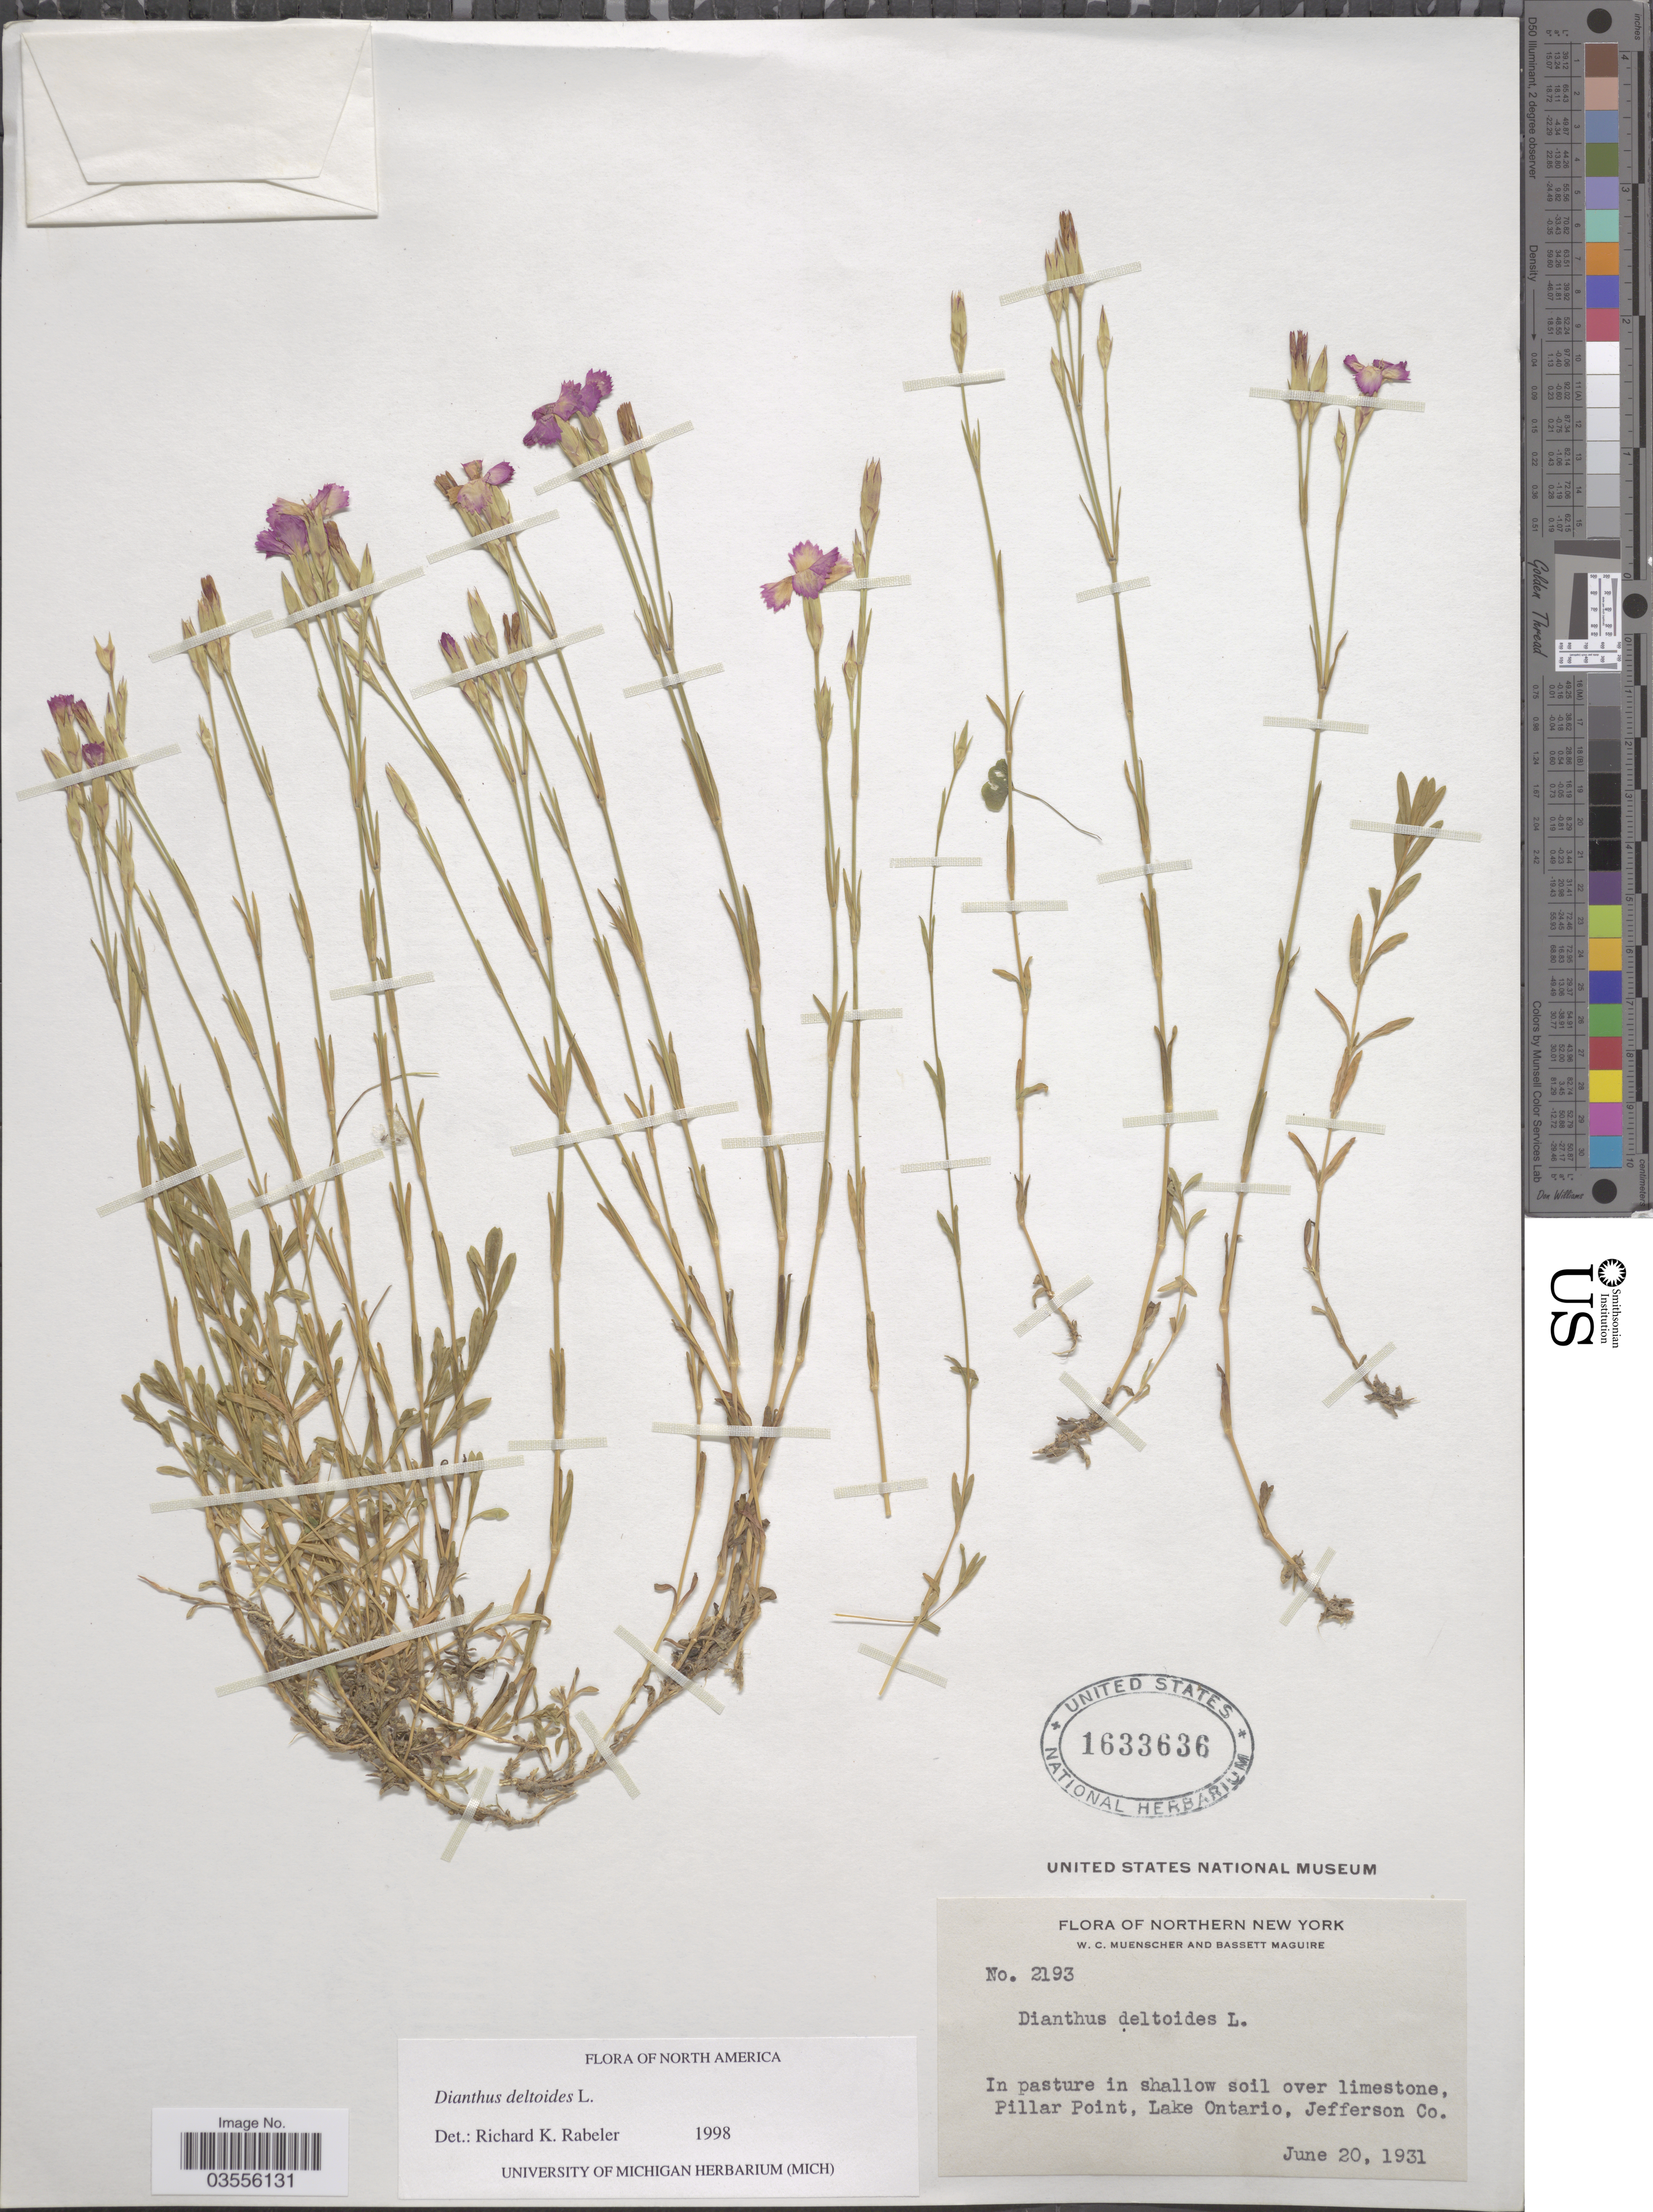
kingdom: Plantae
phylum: Tracheophyta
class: Magnoliopsida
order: Caryophyllales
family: Caryophyllaceae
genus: Dianthus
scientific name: Dianthus deltoides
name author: L.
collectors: W. Muenscher & B. Maguire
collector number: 2193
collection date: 1931-06-20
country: United States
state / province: New York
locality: Northern New York. Pillar Point, Lake Ontario, Jefferson Co.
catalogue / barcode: US 1633636